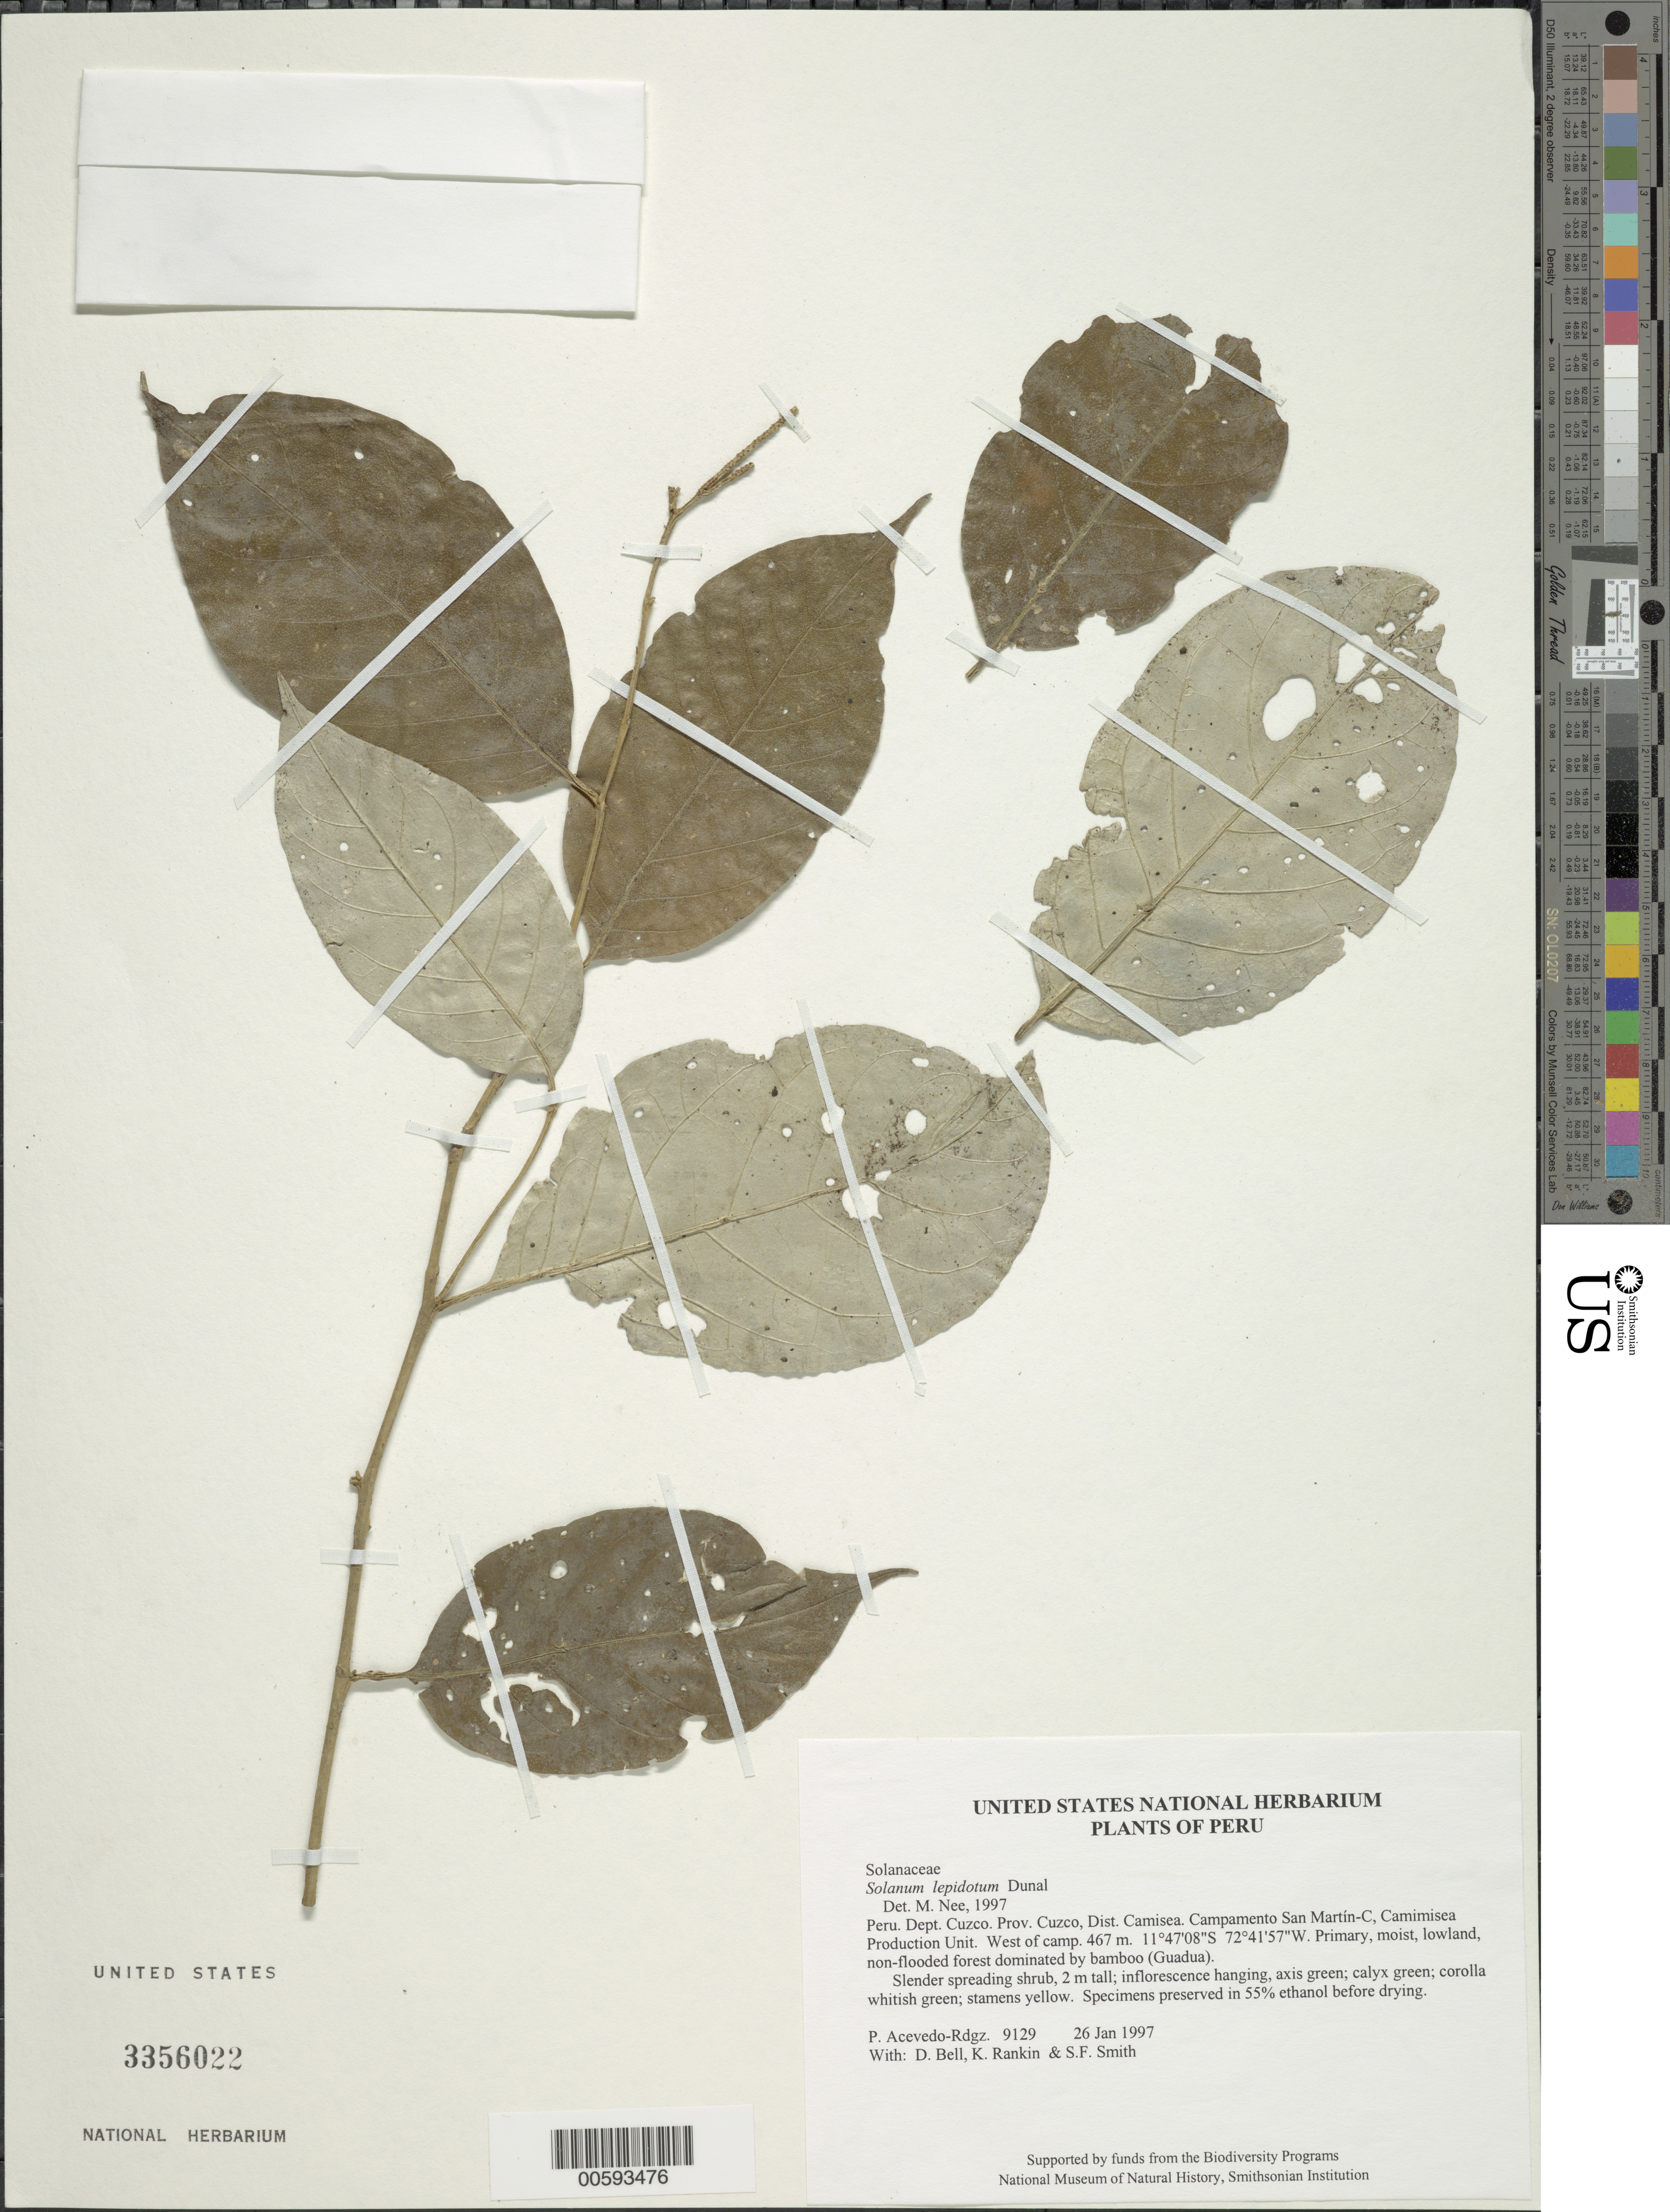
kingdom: Plantae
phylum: Tracheophyta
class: Magnoliopsida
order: Solanales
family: Solanaceae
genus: Solanum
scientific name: Solanum lepidotum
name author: Humb. & Bonpl. ex Dunal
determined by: Nee, Michael H.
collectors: P. Acevedo-Rodr., D. A. Bell, K. B. Rankin & S.F. Smith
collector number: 9129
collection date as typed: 26 Jan 1997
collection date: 1997-01-26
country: Peru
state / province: Cusco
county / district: Cusco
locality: Districto Camisea, Campamento San Martín-C, Camimisea Production Unit. West of camp.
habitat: Primary, moist, lowland, non-flooded forest dominated by bamboo (Guadua).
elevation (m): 467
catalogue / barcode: US 3356022